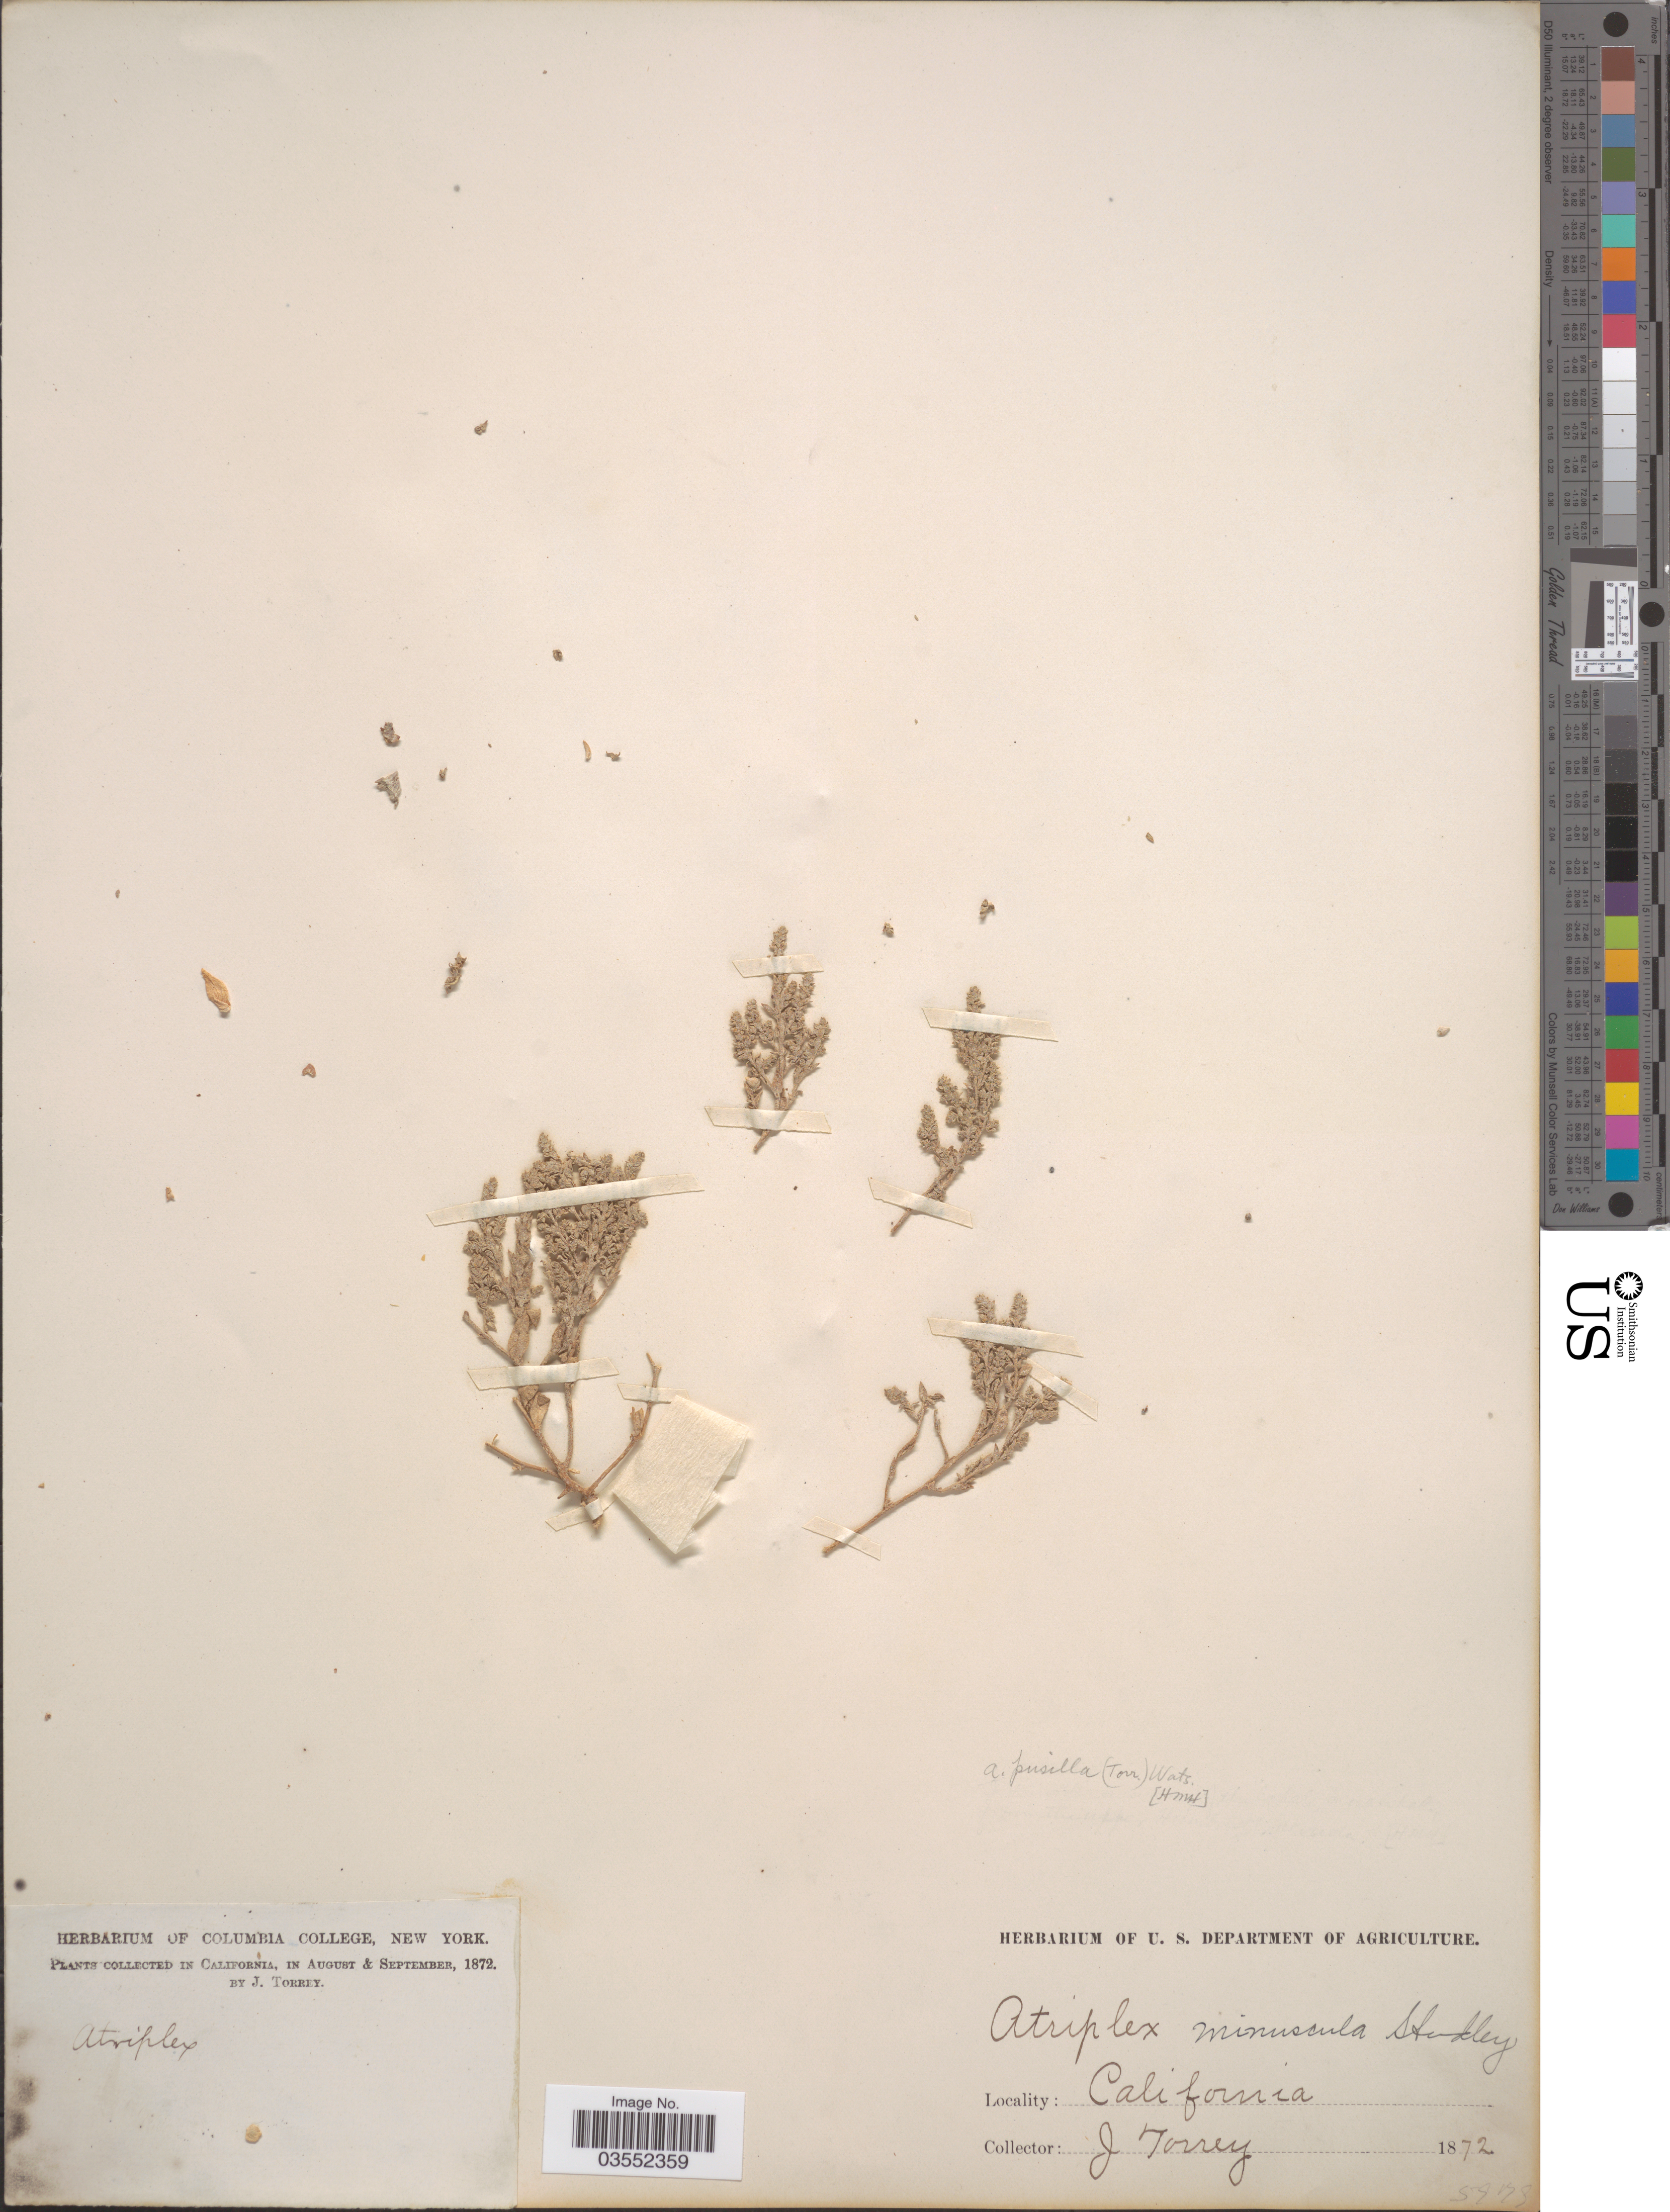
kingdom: Plantae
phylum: Tracheophyta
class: Magnoliopsida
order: Caryophyllales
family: Amaranthaceae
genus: Atriplex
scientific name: Atriplex parishii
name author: S. Watson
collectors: J. Torrey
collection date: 1872-08/1872-09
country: United States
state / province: California